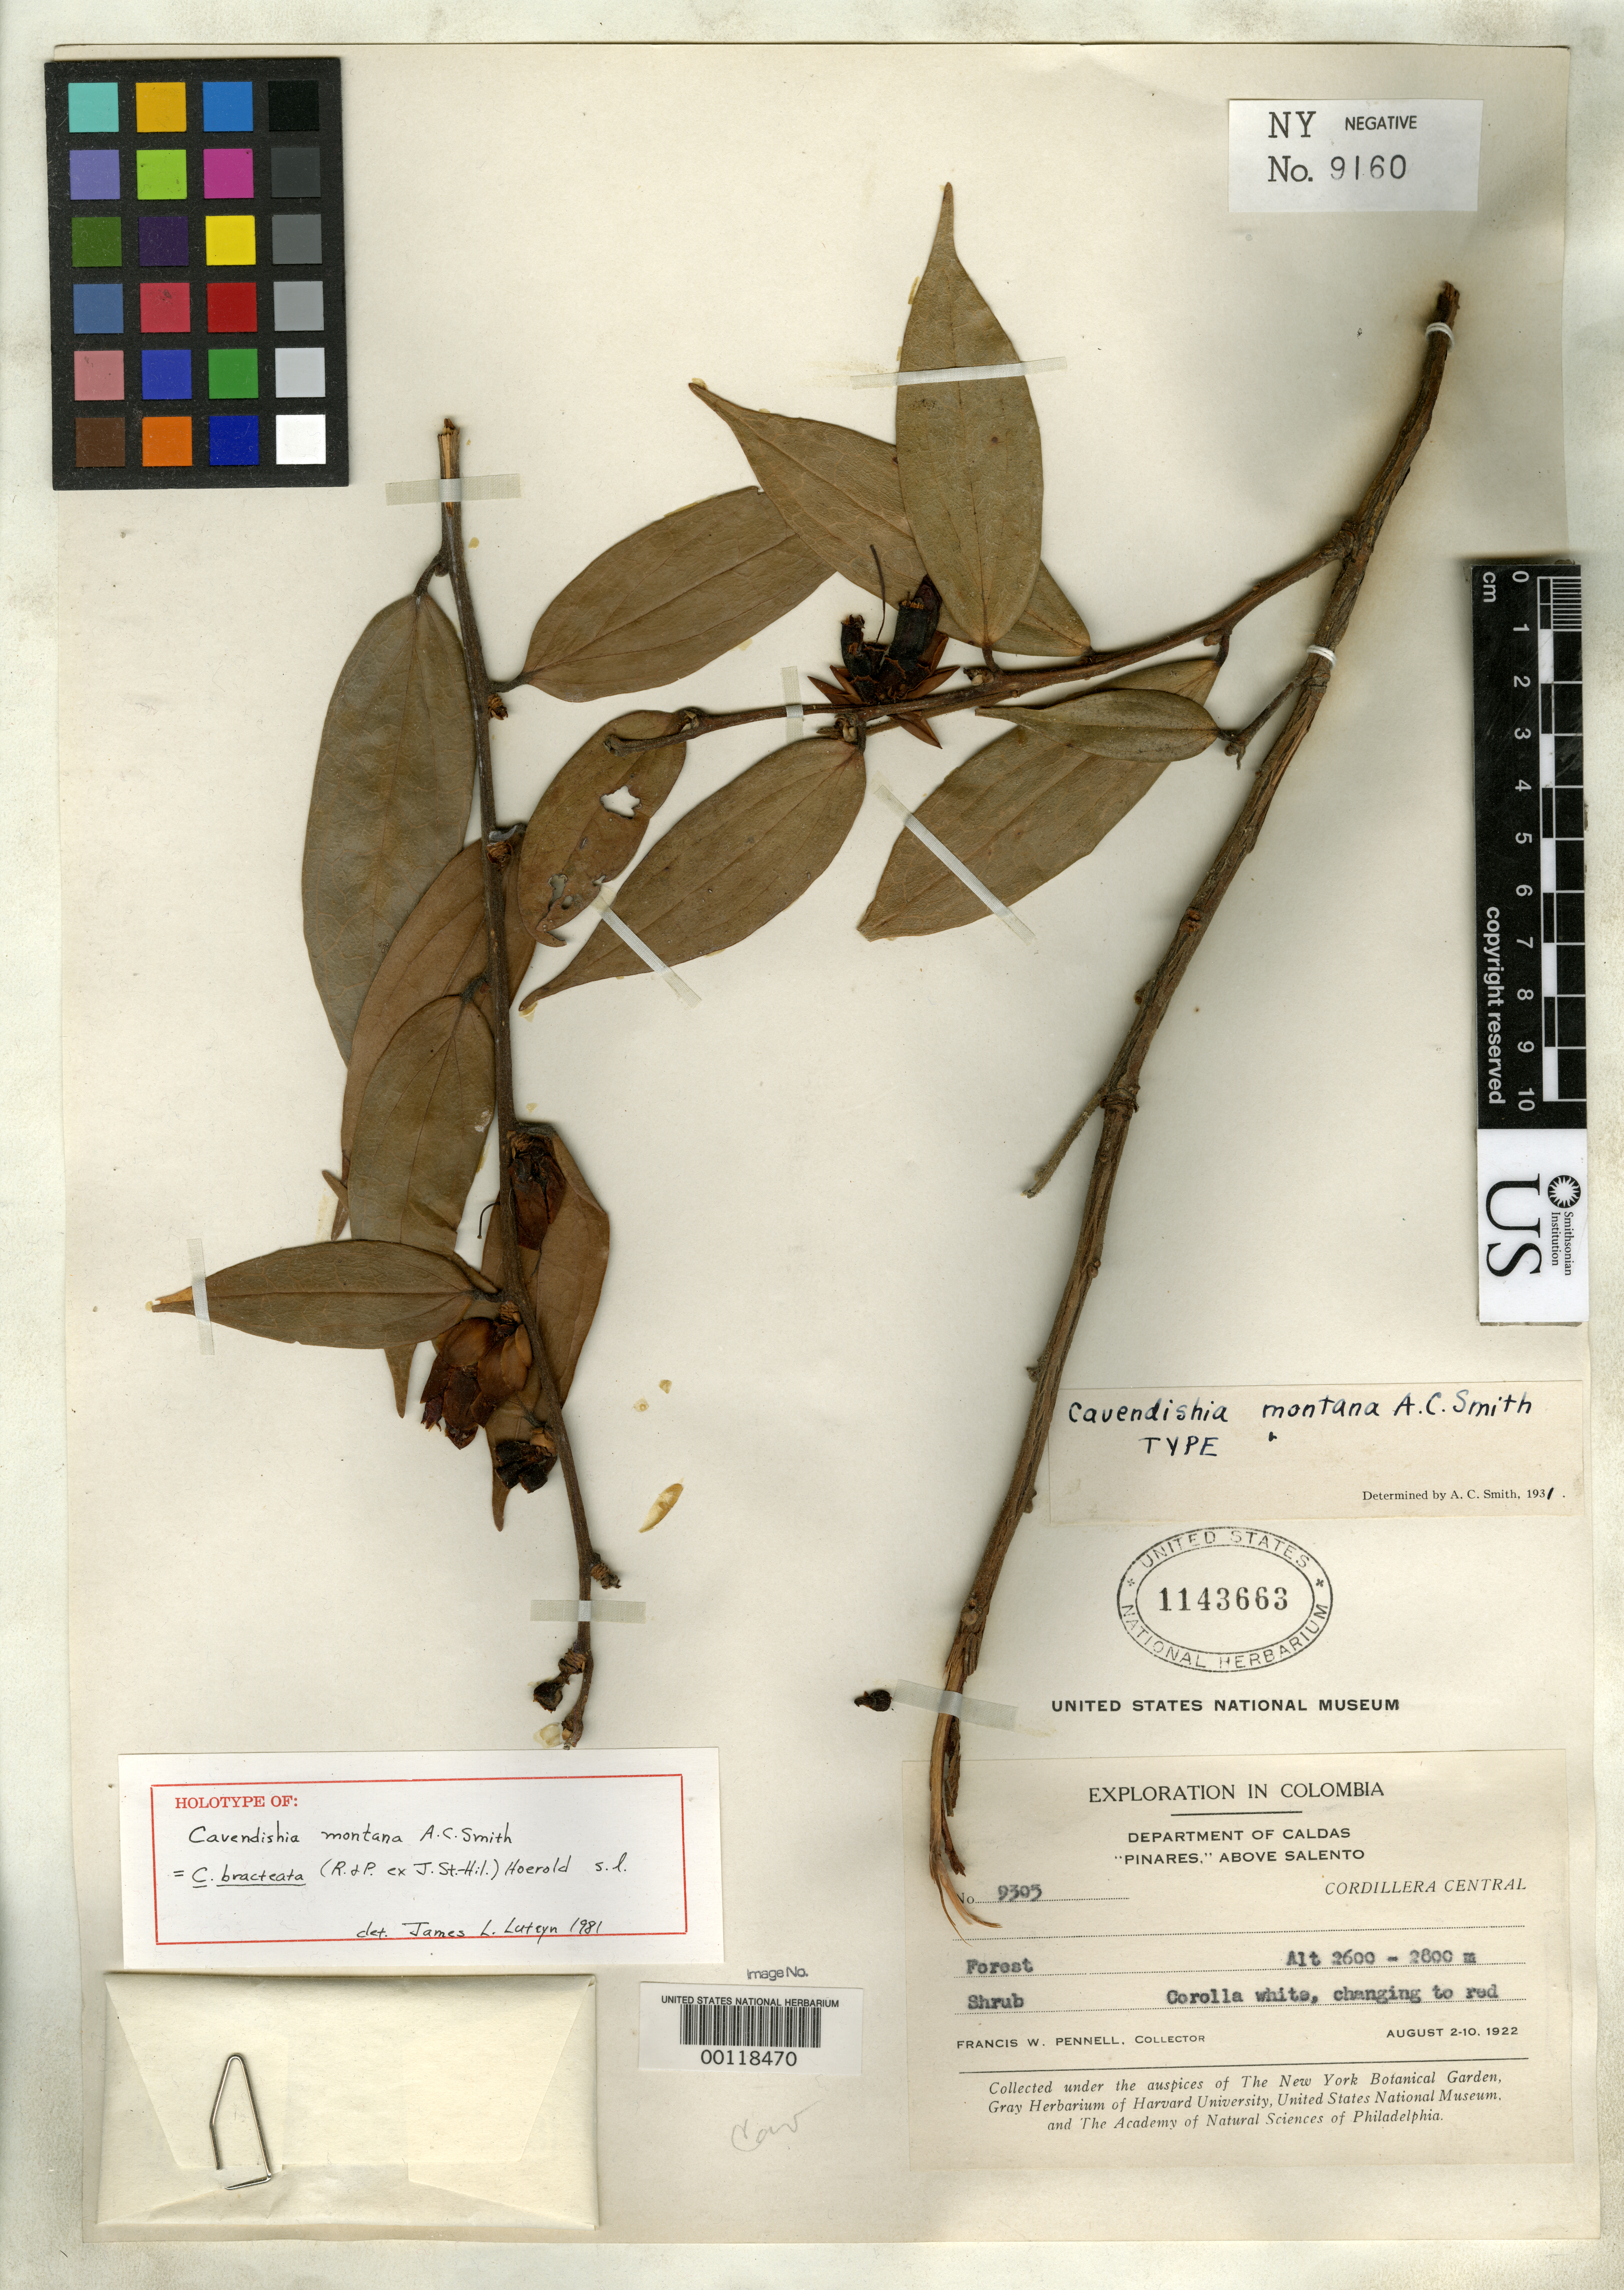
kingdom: Plantae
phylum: Tracheophyta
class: Magnoliopsida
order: Ericales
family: Ericaceae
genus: Cavendishia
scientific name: Cavendishia montana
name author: A.C. Sm.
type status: Holotype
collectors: F. W. Pennell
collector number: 9305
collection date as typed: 02 Aug 1922 to 10 Aug 1922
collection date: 1922-08-02/1922-08-10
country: Colombia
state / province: Caldas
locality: Pinares, above Salento, Central Cordillera.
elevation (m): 2600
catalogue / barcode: US 1143663